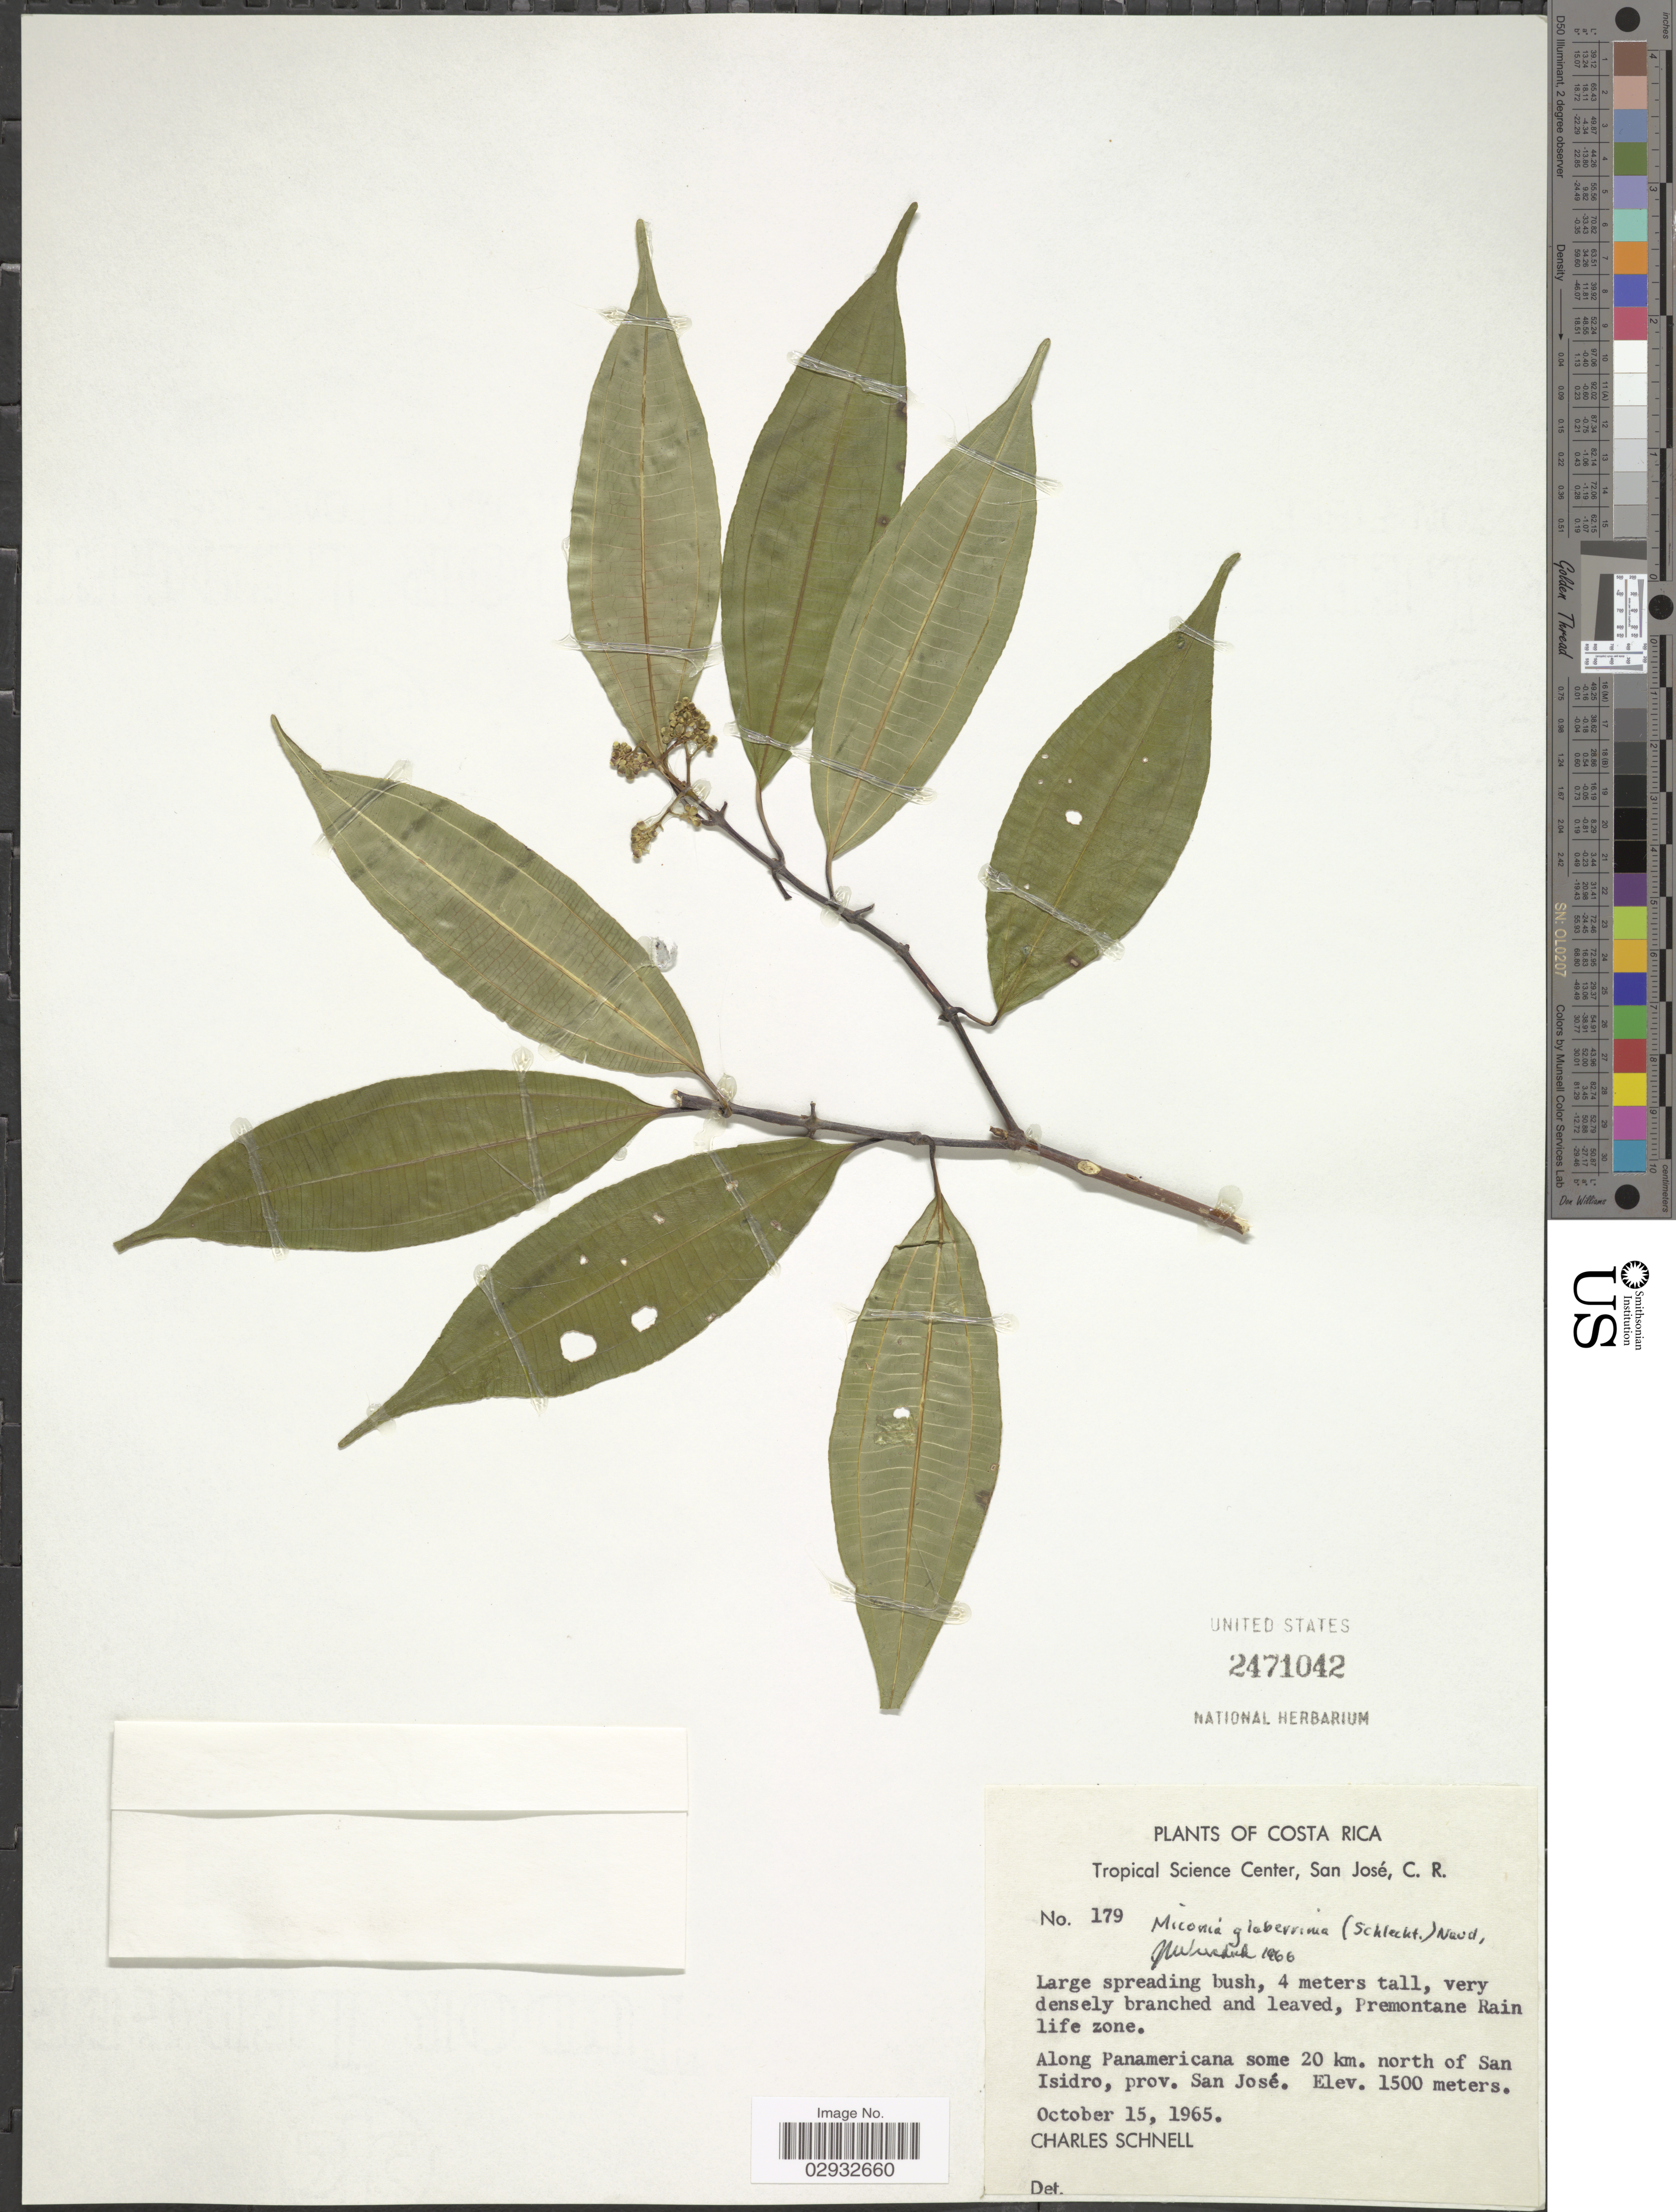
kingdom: Plantae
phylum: Tracheophyta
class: Magnoliopsida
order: Myrtales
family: Melastomataceae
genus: Miconia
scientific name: Miconia glaberrima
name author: (Schltdl.) Naudin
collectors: C. Schnell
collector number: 179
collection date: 1965-10-15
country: Costa Rica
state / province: San José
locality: Premontane Rain life zone. Along Panamericana some 20 km. north of San Isidro.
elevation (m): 1500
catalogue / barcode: US 2471042